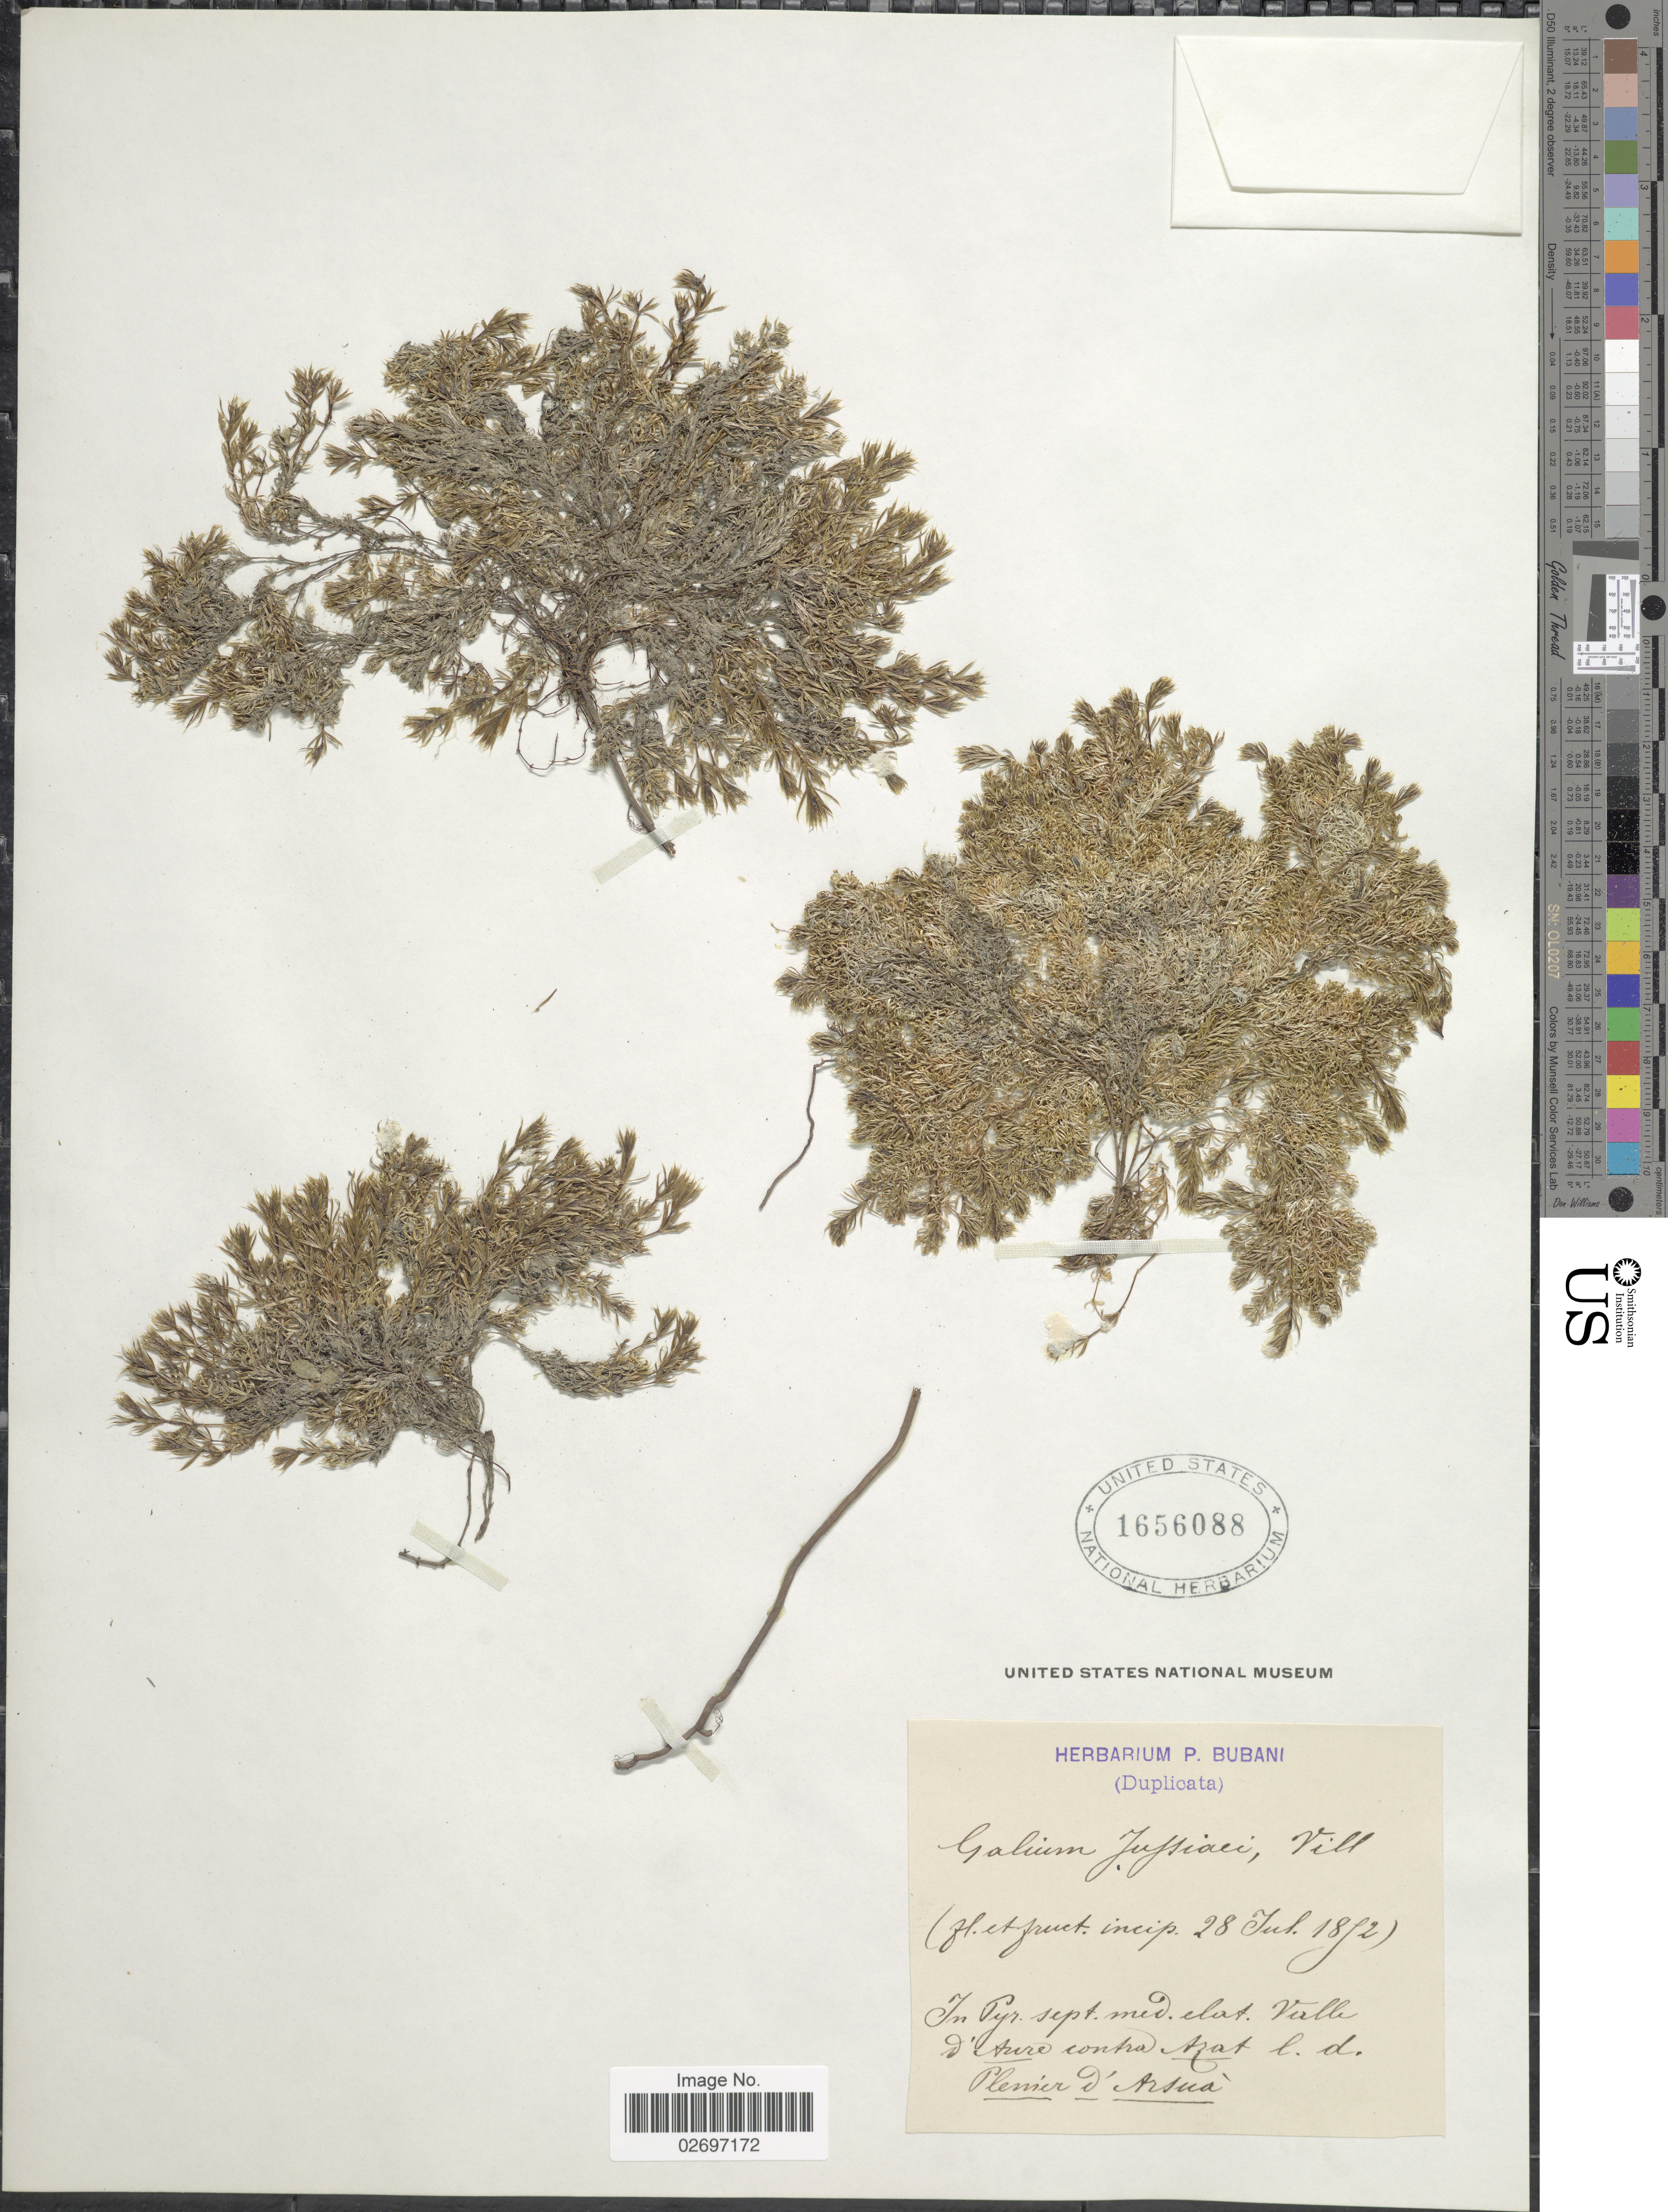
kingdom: Plantae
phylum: Tracheophyta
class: Magnoliopsida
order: Gentianales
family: Rubiaceae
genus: Galium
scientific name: Galium jussiaei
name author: Lapeyr.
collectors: ex herb. P. Bubani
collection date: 1872-07-28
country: France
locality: In Pyr. sept. med. elat. Vallée d'Aure contra Azat l.d. Plmeir D'Arsua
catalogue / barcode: US 1656088